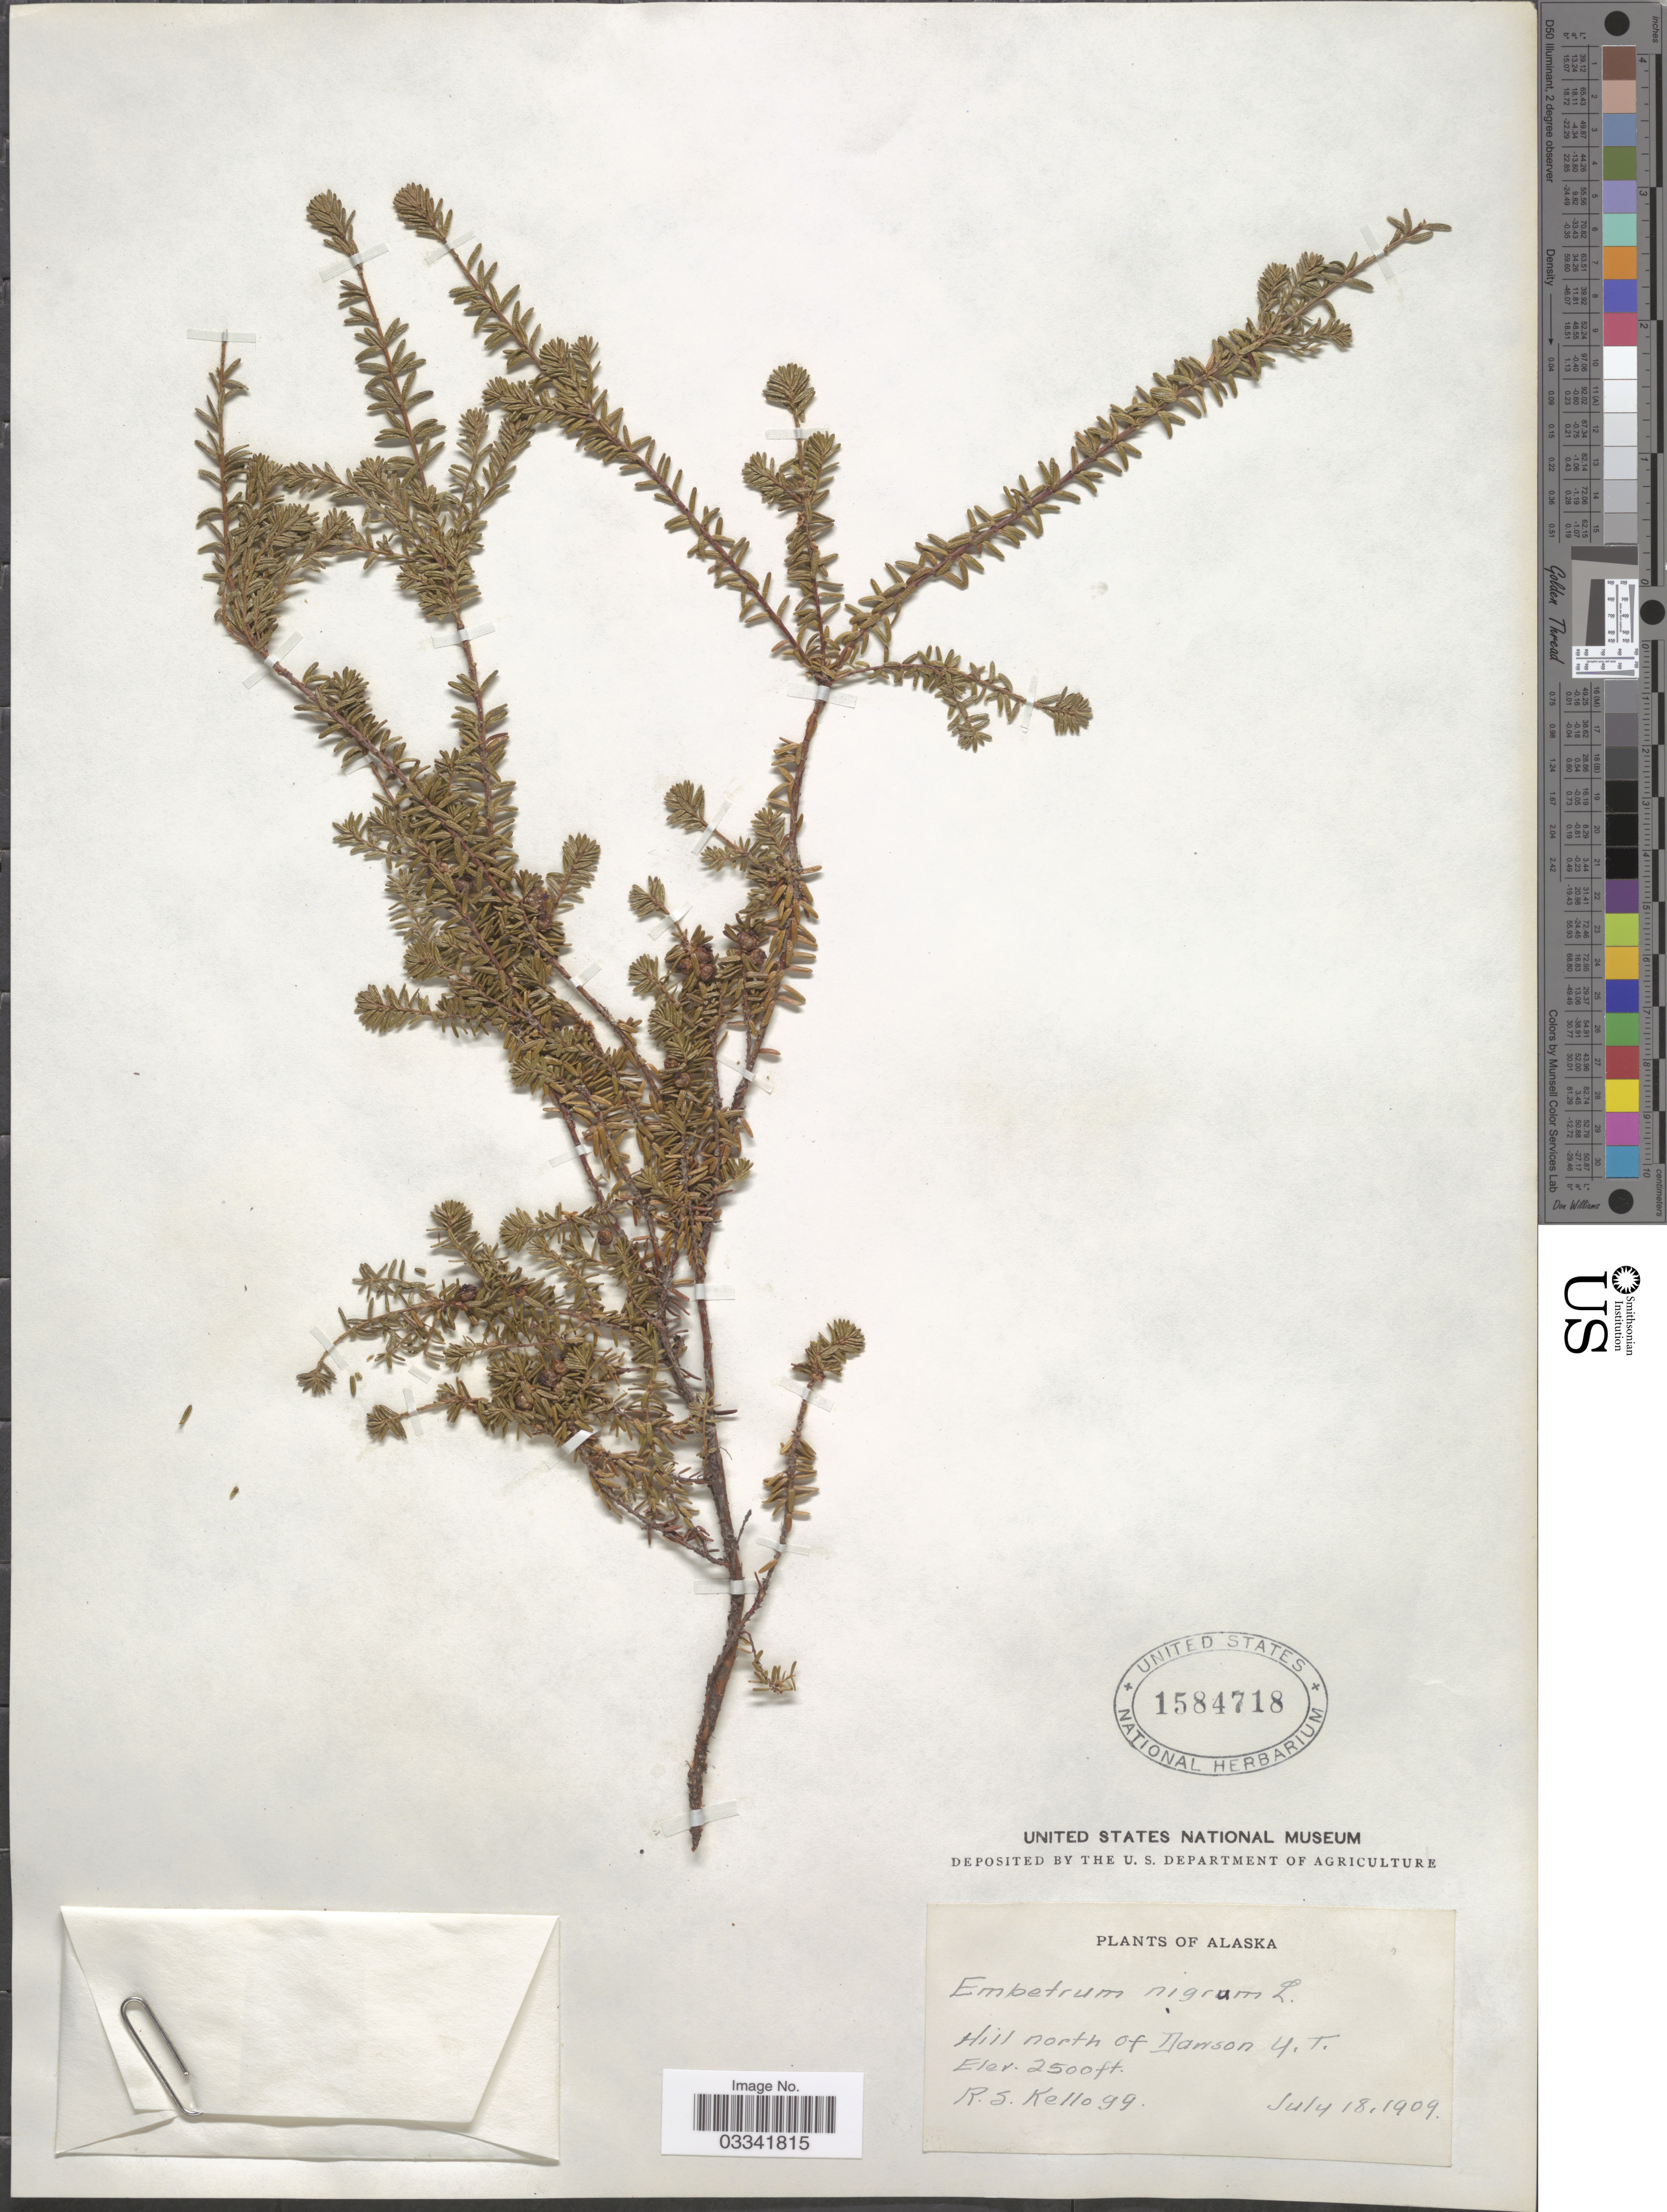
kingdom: Plantae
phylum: Tracheophyta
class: Magnoliopsida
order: Ericales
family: Ericaceae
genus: Empetrum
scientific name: Empetrum nigrum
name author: L.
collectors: R. Kellogg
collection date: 1909-07-18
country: Canada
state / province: Yukon Territory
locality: Hill north of Dawson Y. T.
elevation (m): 762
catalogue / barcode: US 1584718